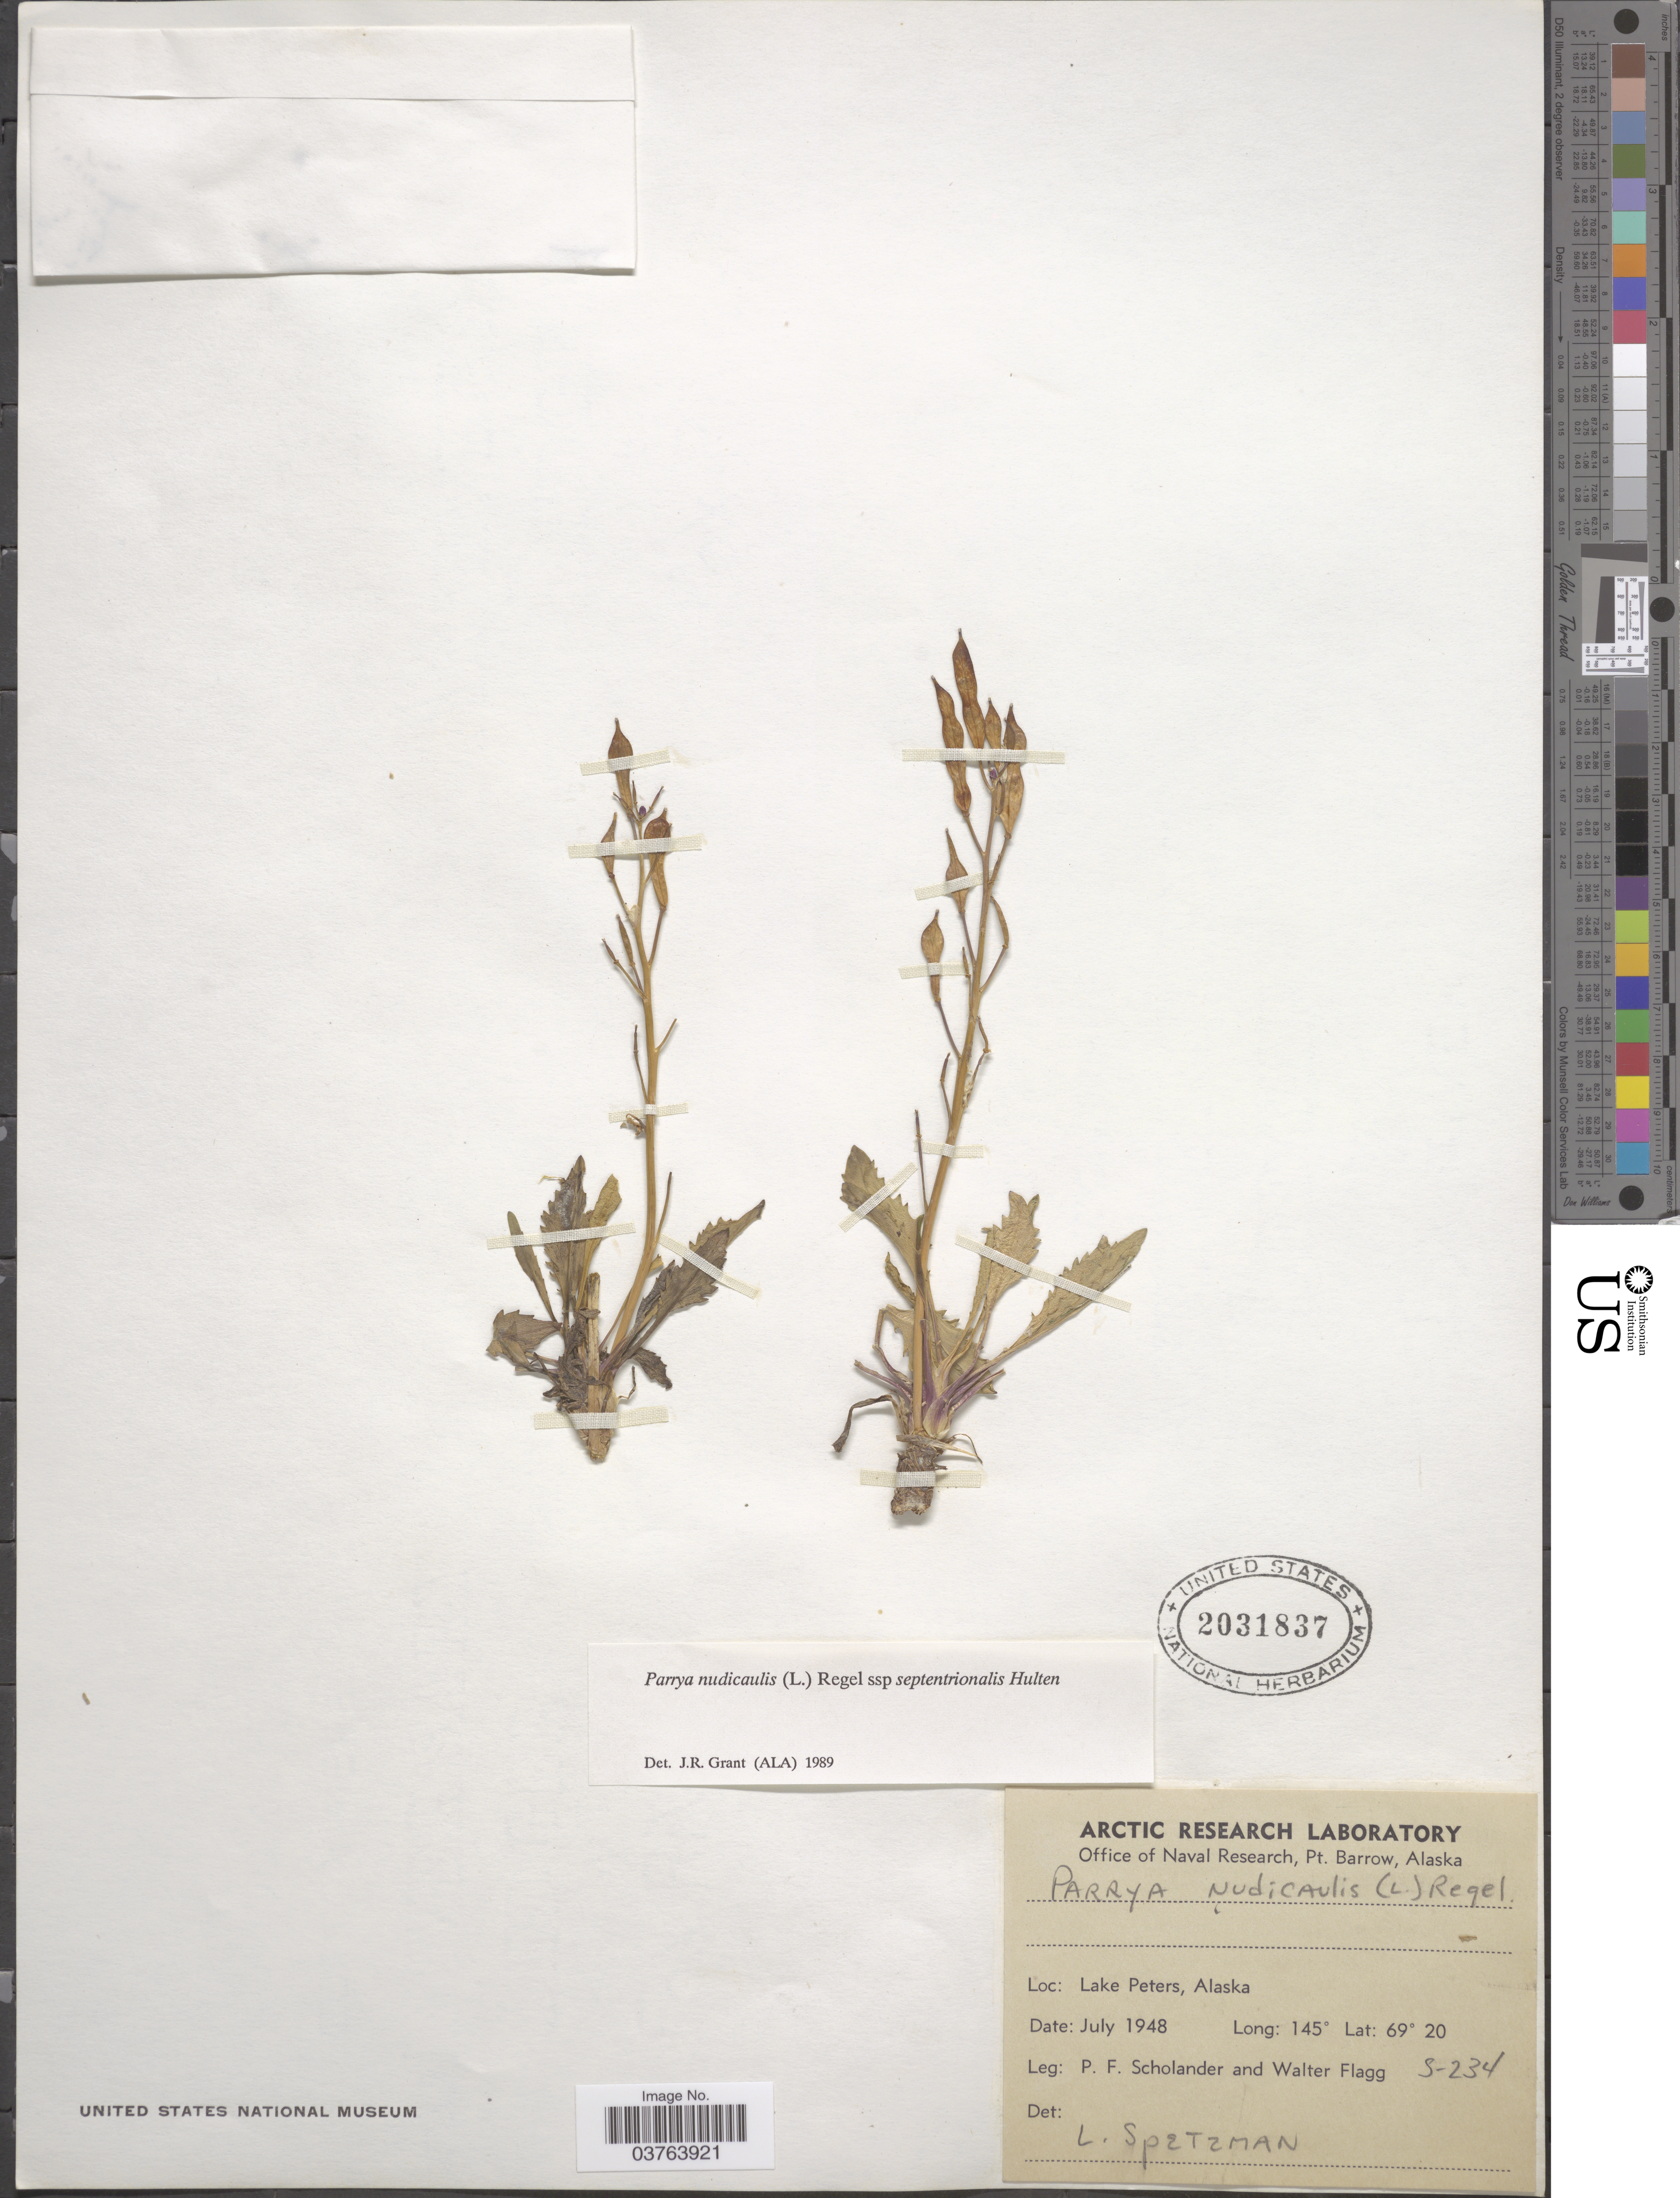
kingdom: Plantae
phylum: Tracheophyta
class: Magnoliopsida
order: Brassicales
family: Brassicaceae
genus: Parrya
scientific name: Parrya nudicaulis subsp. septentrionalis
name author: Hultén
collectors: P. Scholander & W. Flagg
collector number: S-234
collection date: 1948-07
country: United States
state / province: Alaska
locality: Lake Peters.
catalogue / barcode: US 2031837